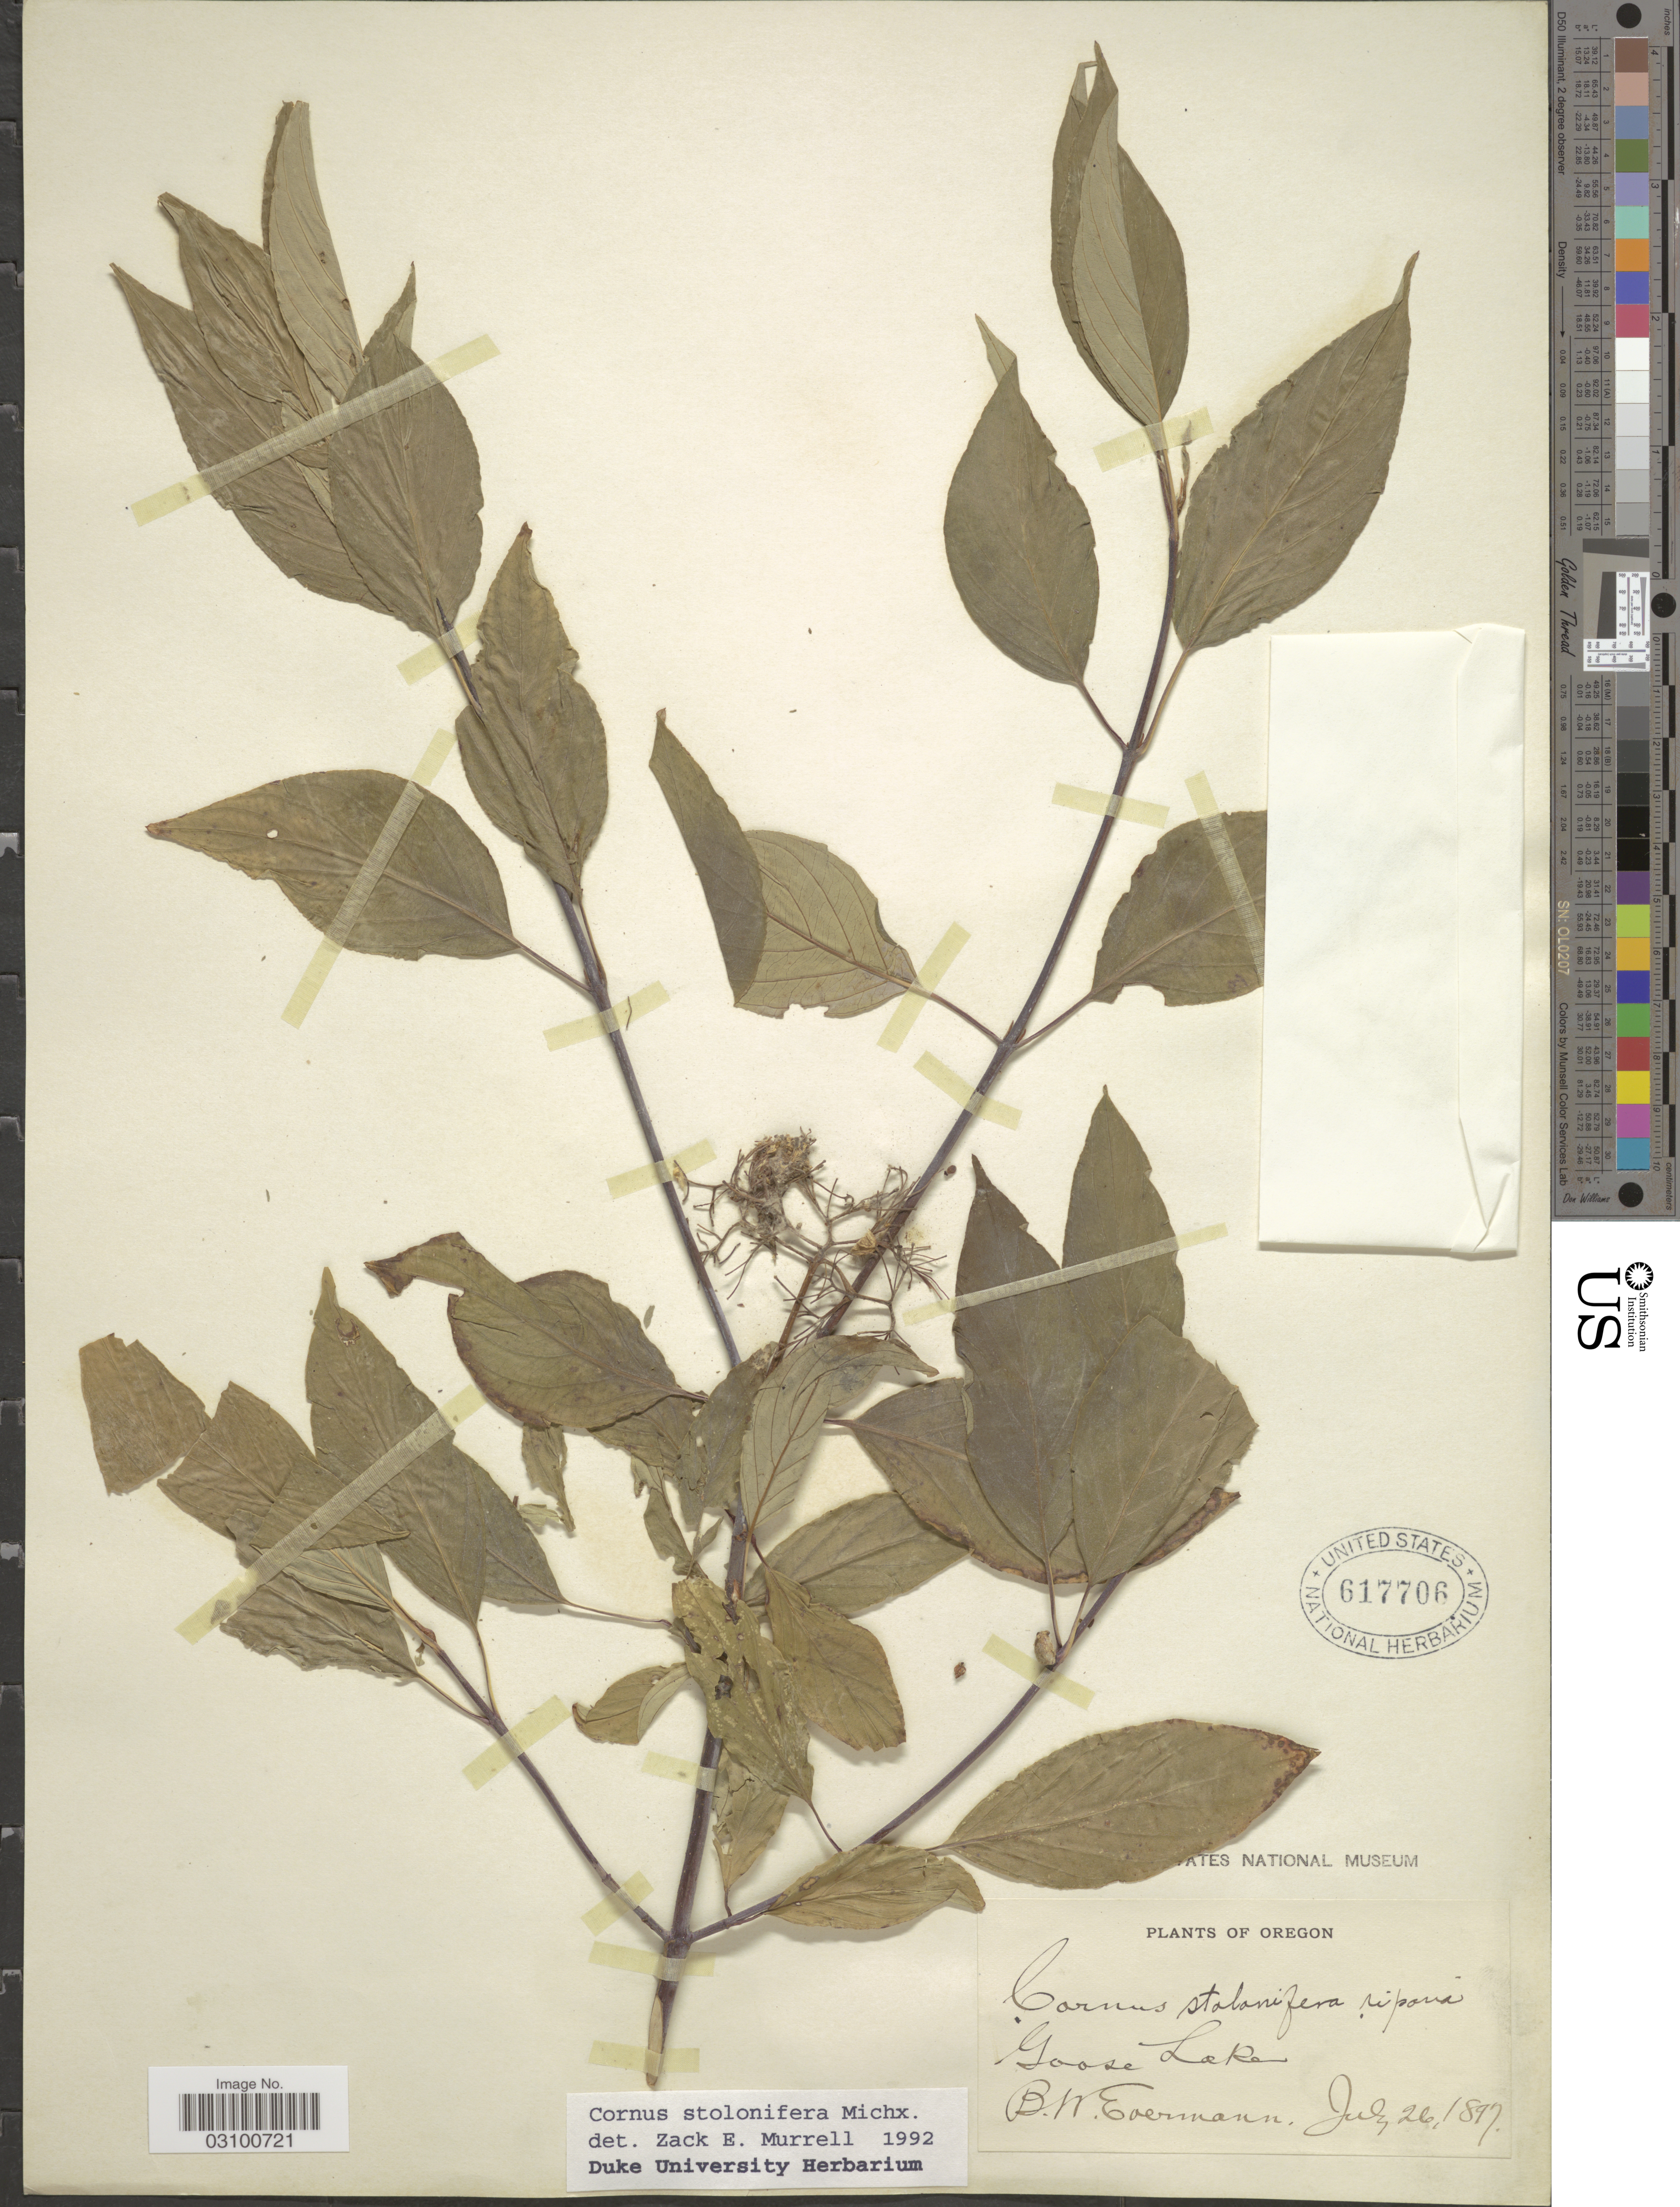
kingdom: Plantae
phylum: Tracheophyta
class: Magnoliopsida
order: Cornales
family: Cornaceae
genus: Cornus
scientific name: Cornus sericea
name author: L.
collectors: B. W. Evermann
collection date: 1897-07-26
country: United States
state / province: Oregon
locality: Goose Lake.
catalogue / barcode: US 617706